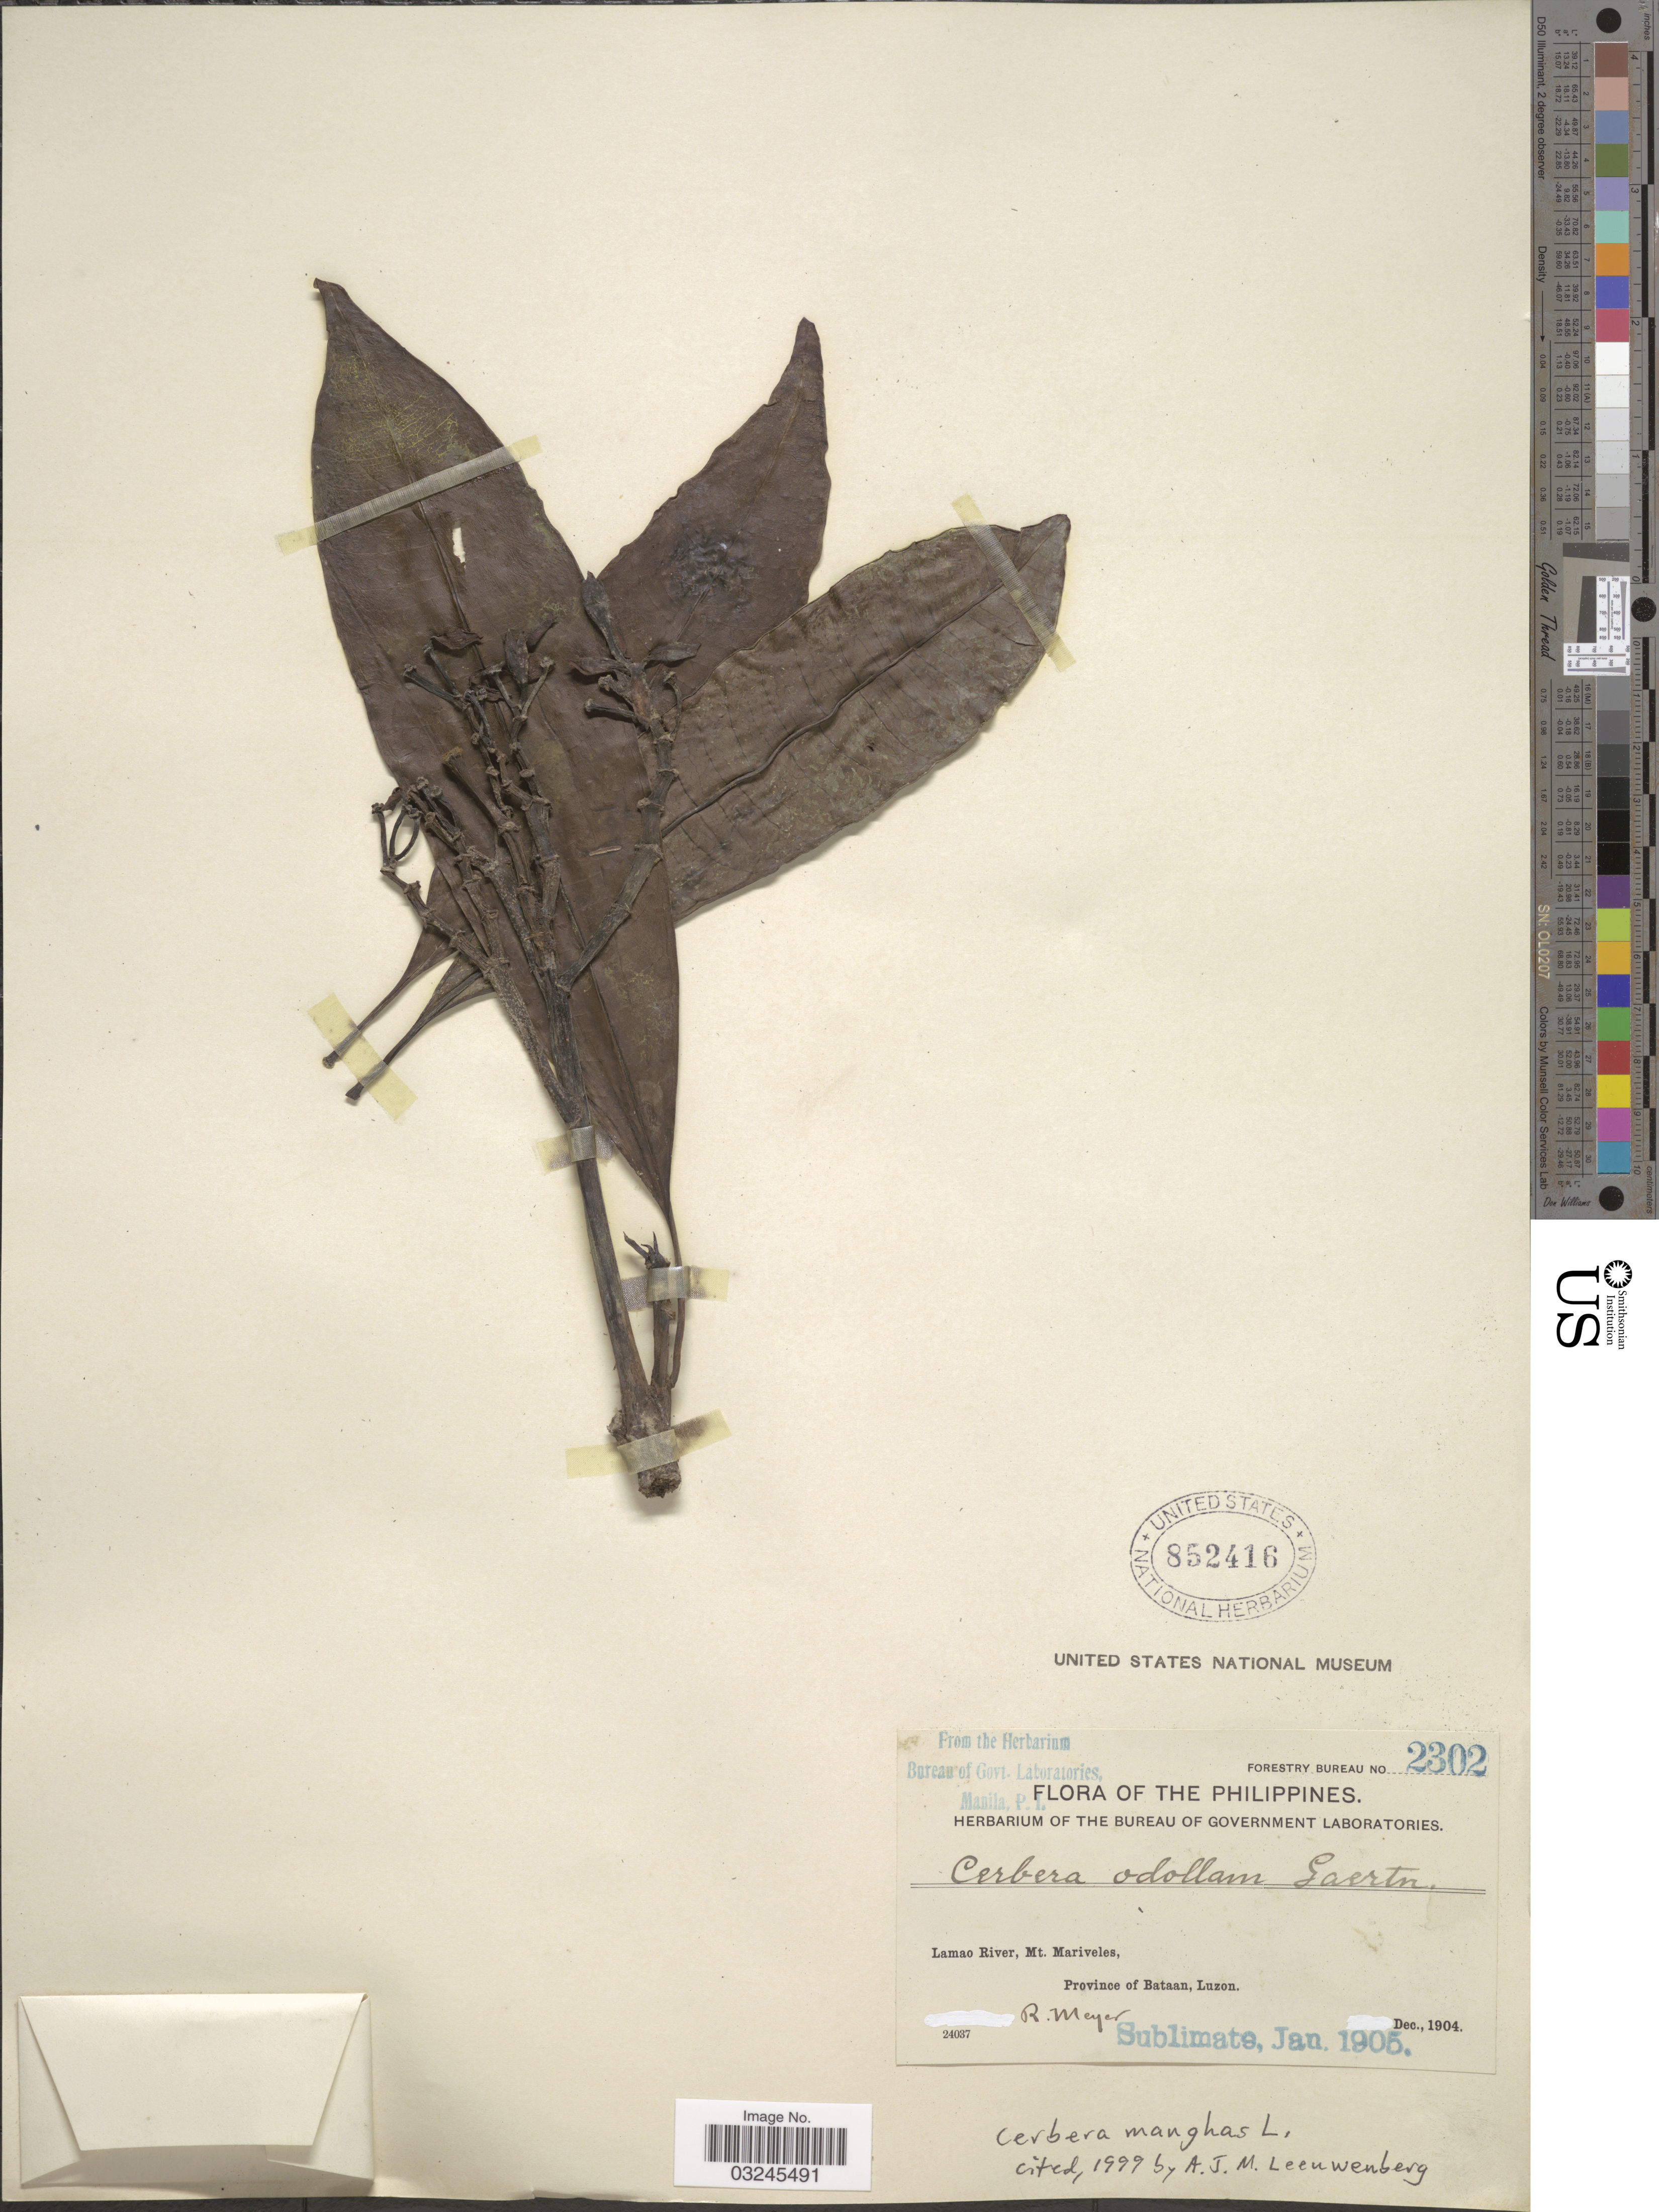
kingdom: Plantae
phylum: Tracheophyta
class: Magnoliopsida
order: Gentianales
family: Apocynaceae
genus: Cerbera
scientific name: Cerbera manghas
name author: L.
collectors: R. Meyer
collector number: Forestry Bureau 2302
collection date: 1904-12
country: Philippines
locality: Lamao River, Mt. Mariveles. Province of Bataan, Luzon.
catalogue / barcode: US 852416